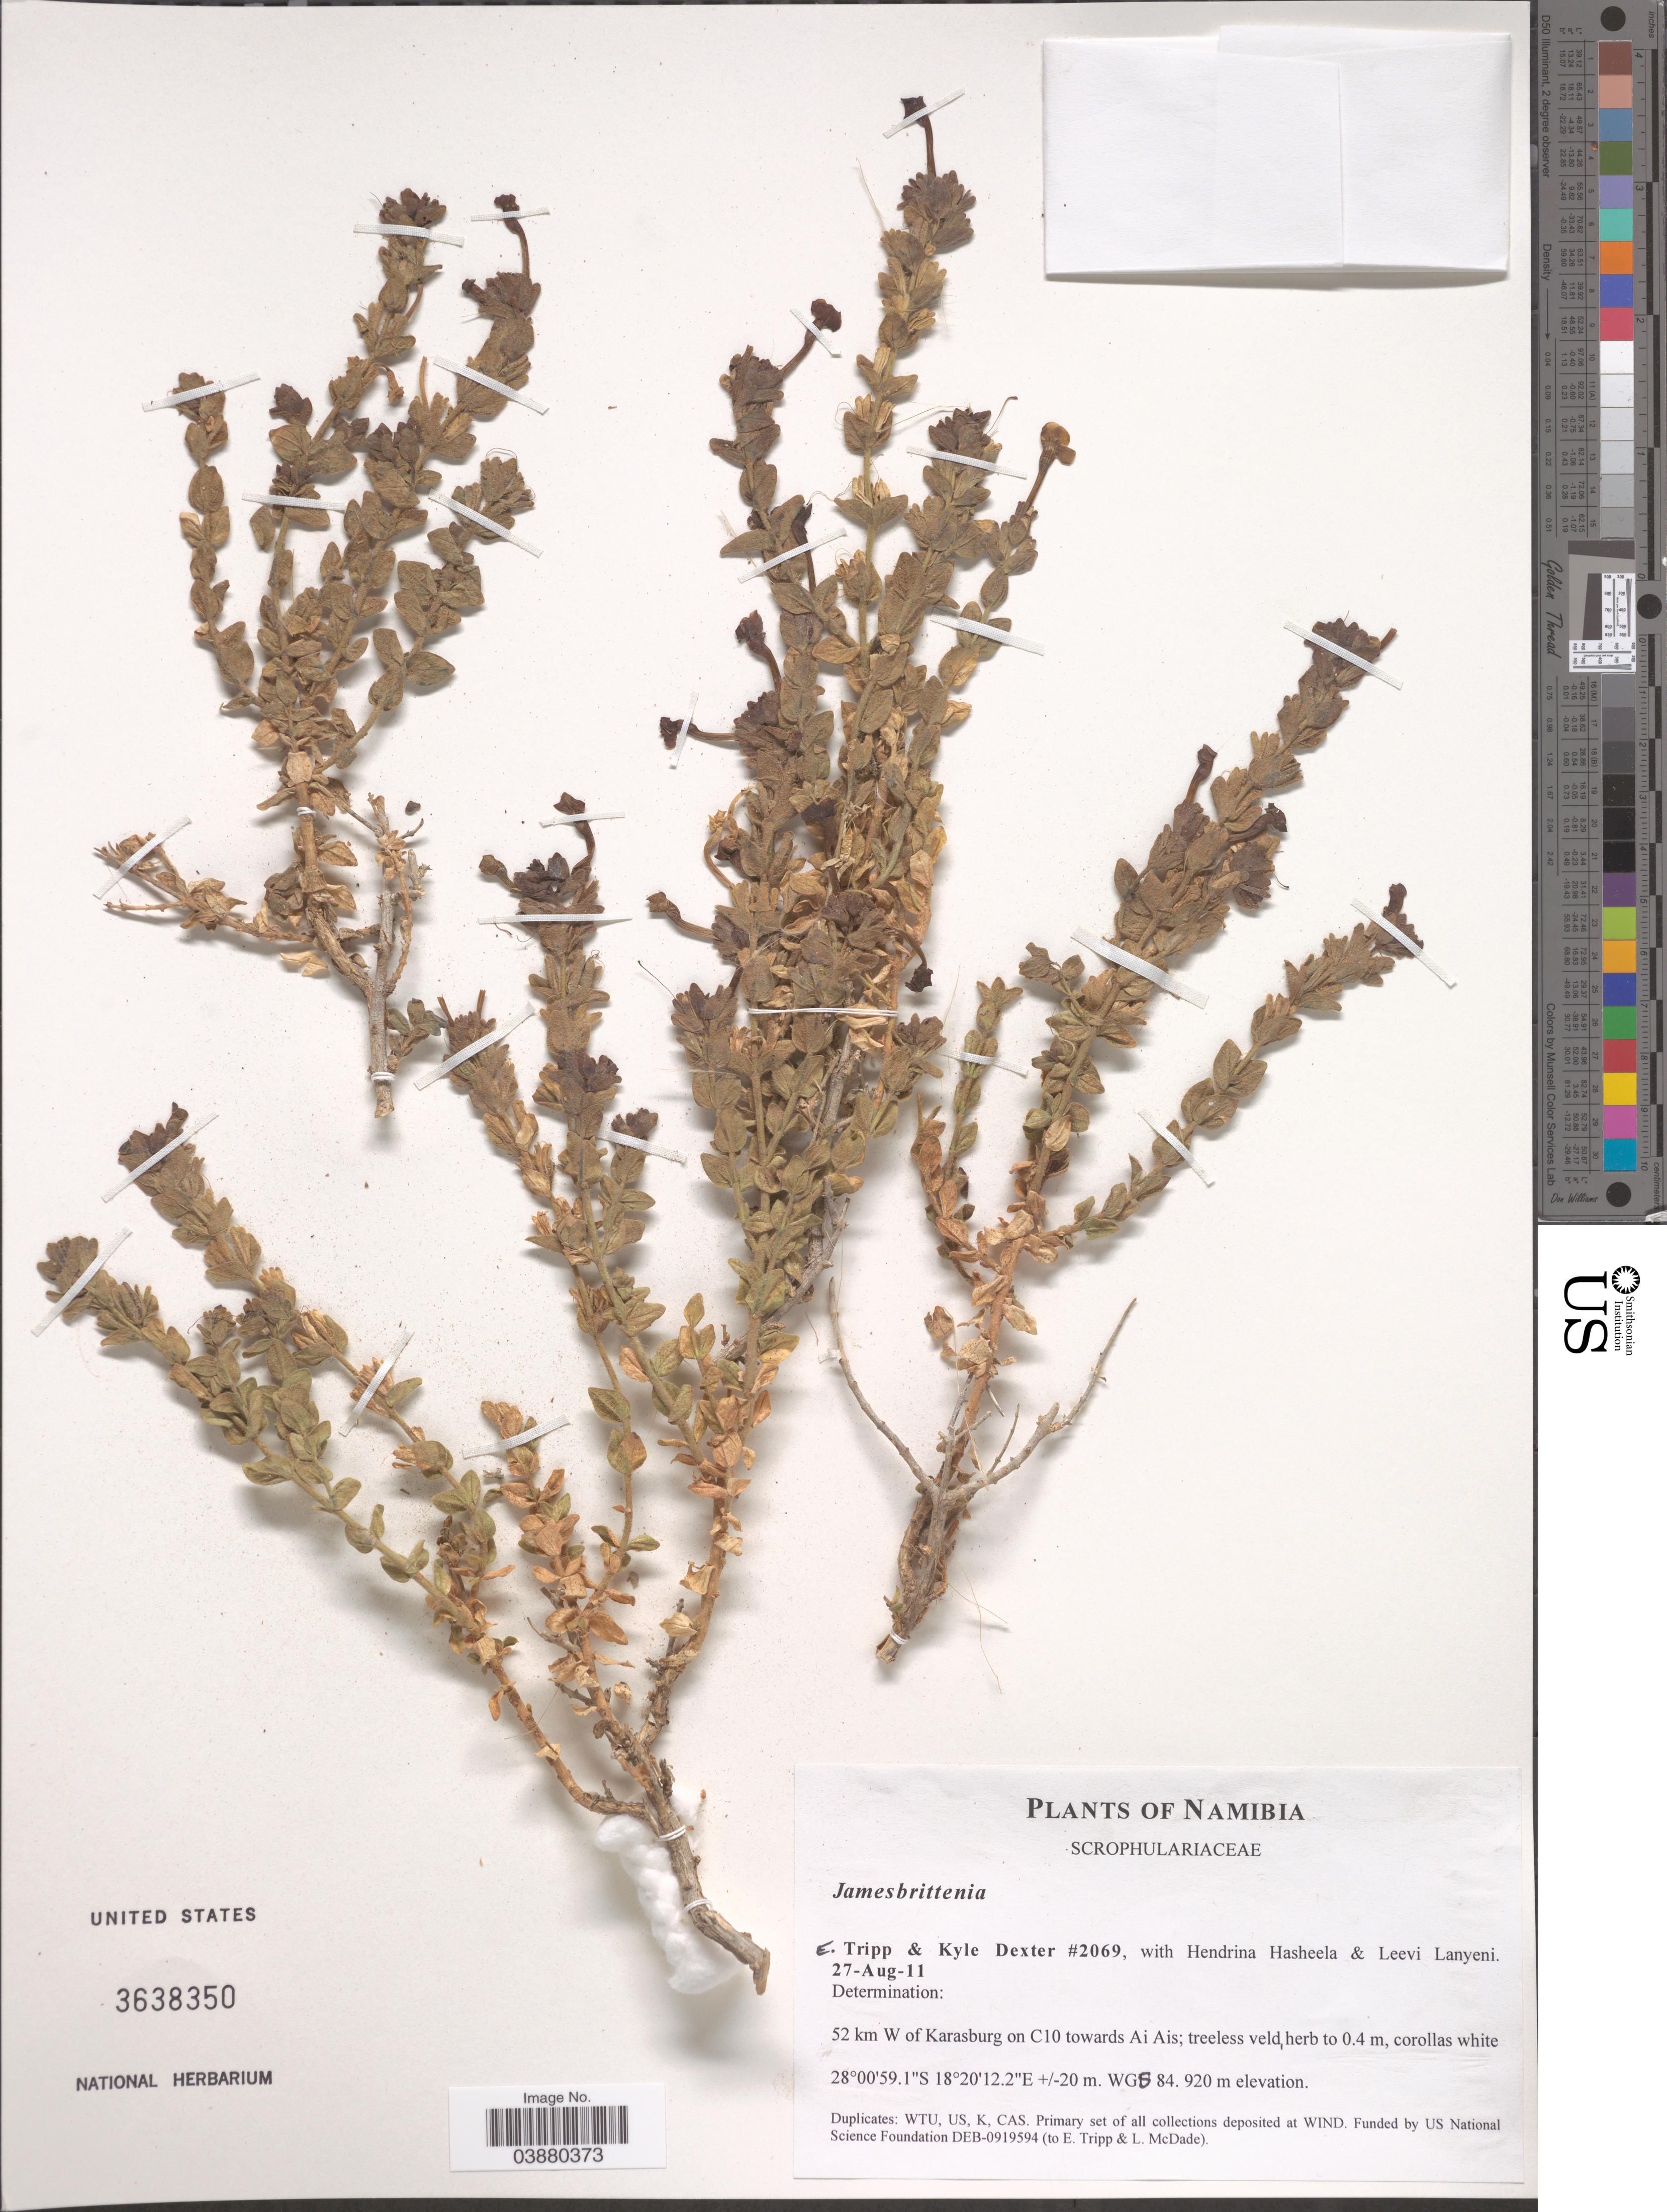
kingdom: Plantae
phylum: Tracheophyta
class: Magnoliopsida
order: Lamiales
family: Scrophulariaceae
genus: Jamesbrittenia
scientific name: Jamesbrittenia sp.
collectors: E. Tripp, K. Dexter, H. Hasheela & L. Lanyeni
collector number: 2069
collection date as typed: Transcribed d/m/y: 27/8/11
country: Namibia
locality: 52 km W of Karasburg on C10 towards Ai Ais.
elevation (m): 920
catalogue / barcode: US 3638350